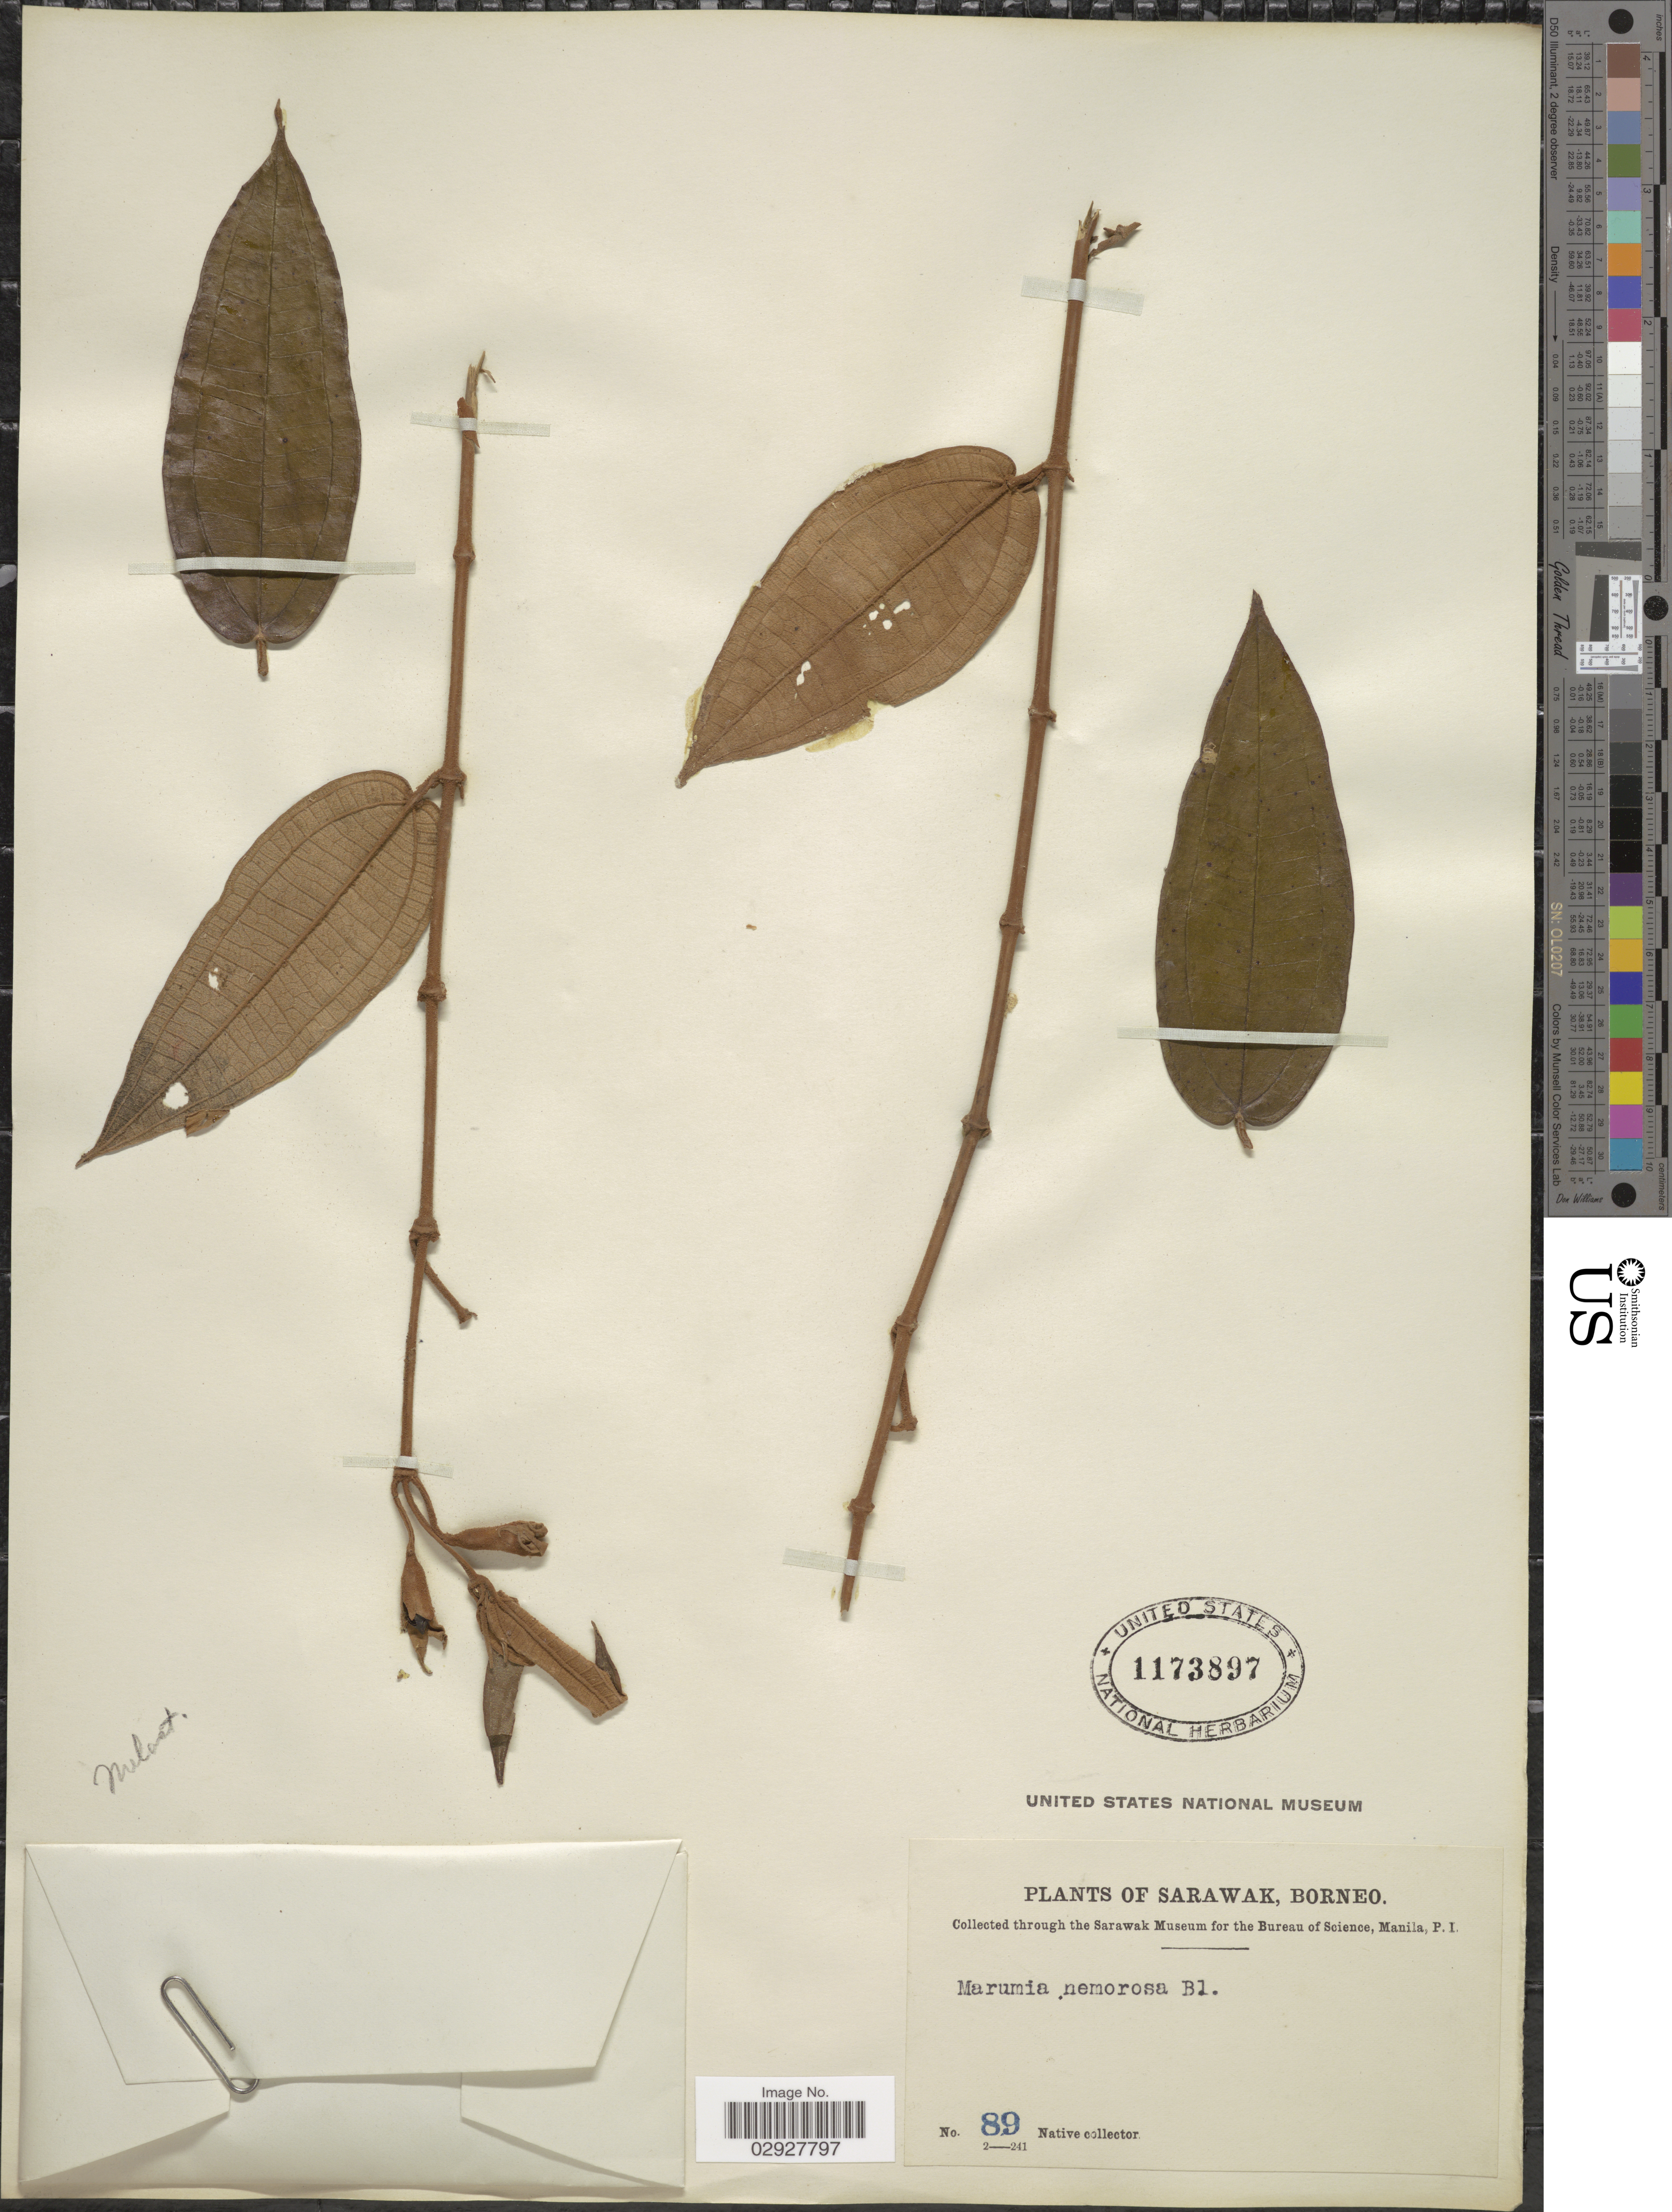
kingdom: Plantae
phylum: Tracheophyta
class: Magnoliopsida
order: Myrtales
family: Melastomataceae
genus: Macrolenes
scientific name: Macrolenes nemorosa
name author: (Jack) Bakh. f.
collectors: Native collector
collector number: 89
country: Malaysia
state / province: Sarawak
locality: Borneo.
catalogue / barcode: US 1173897